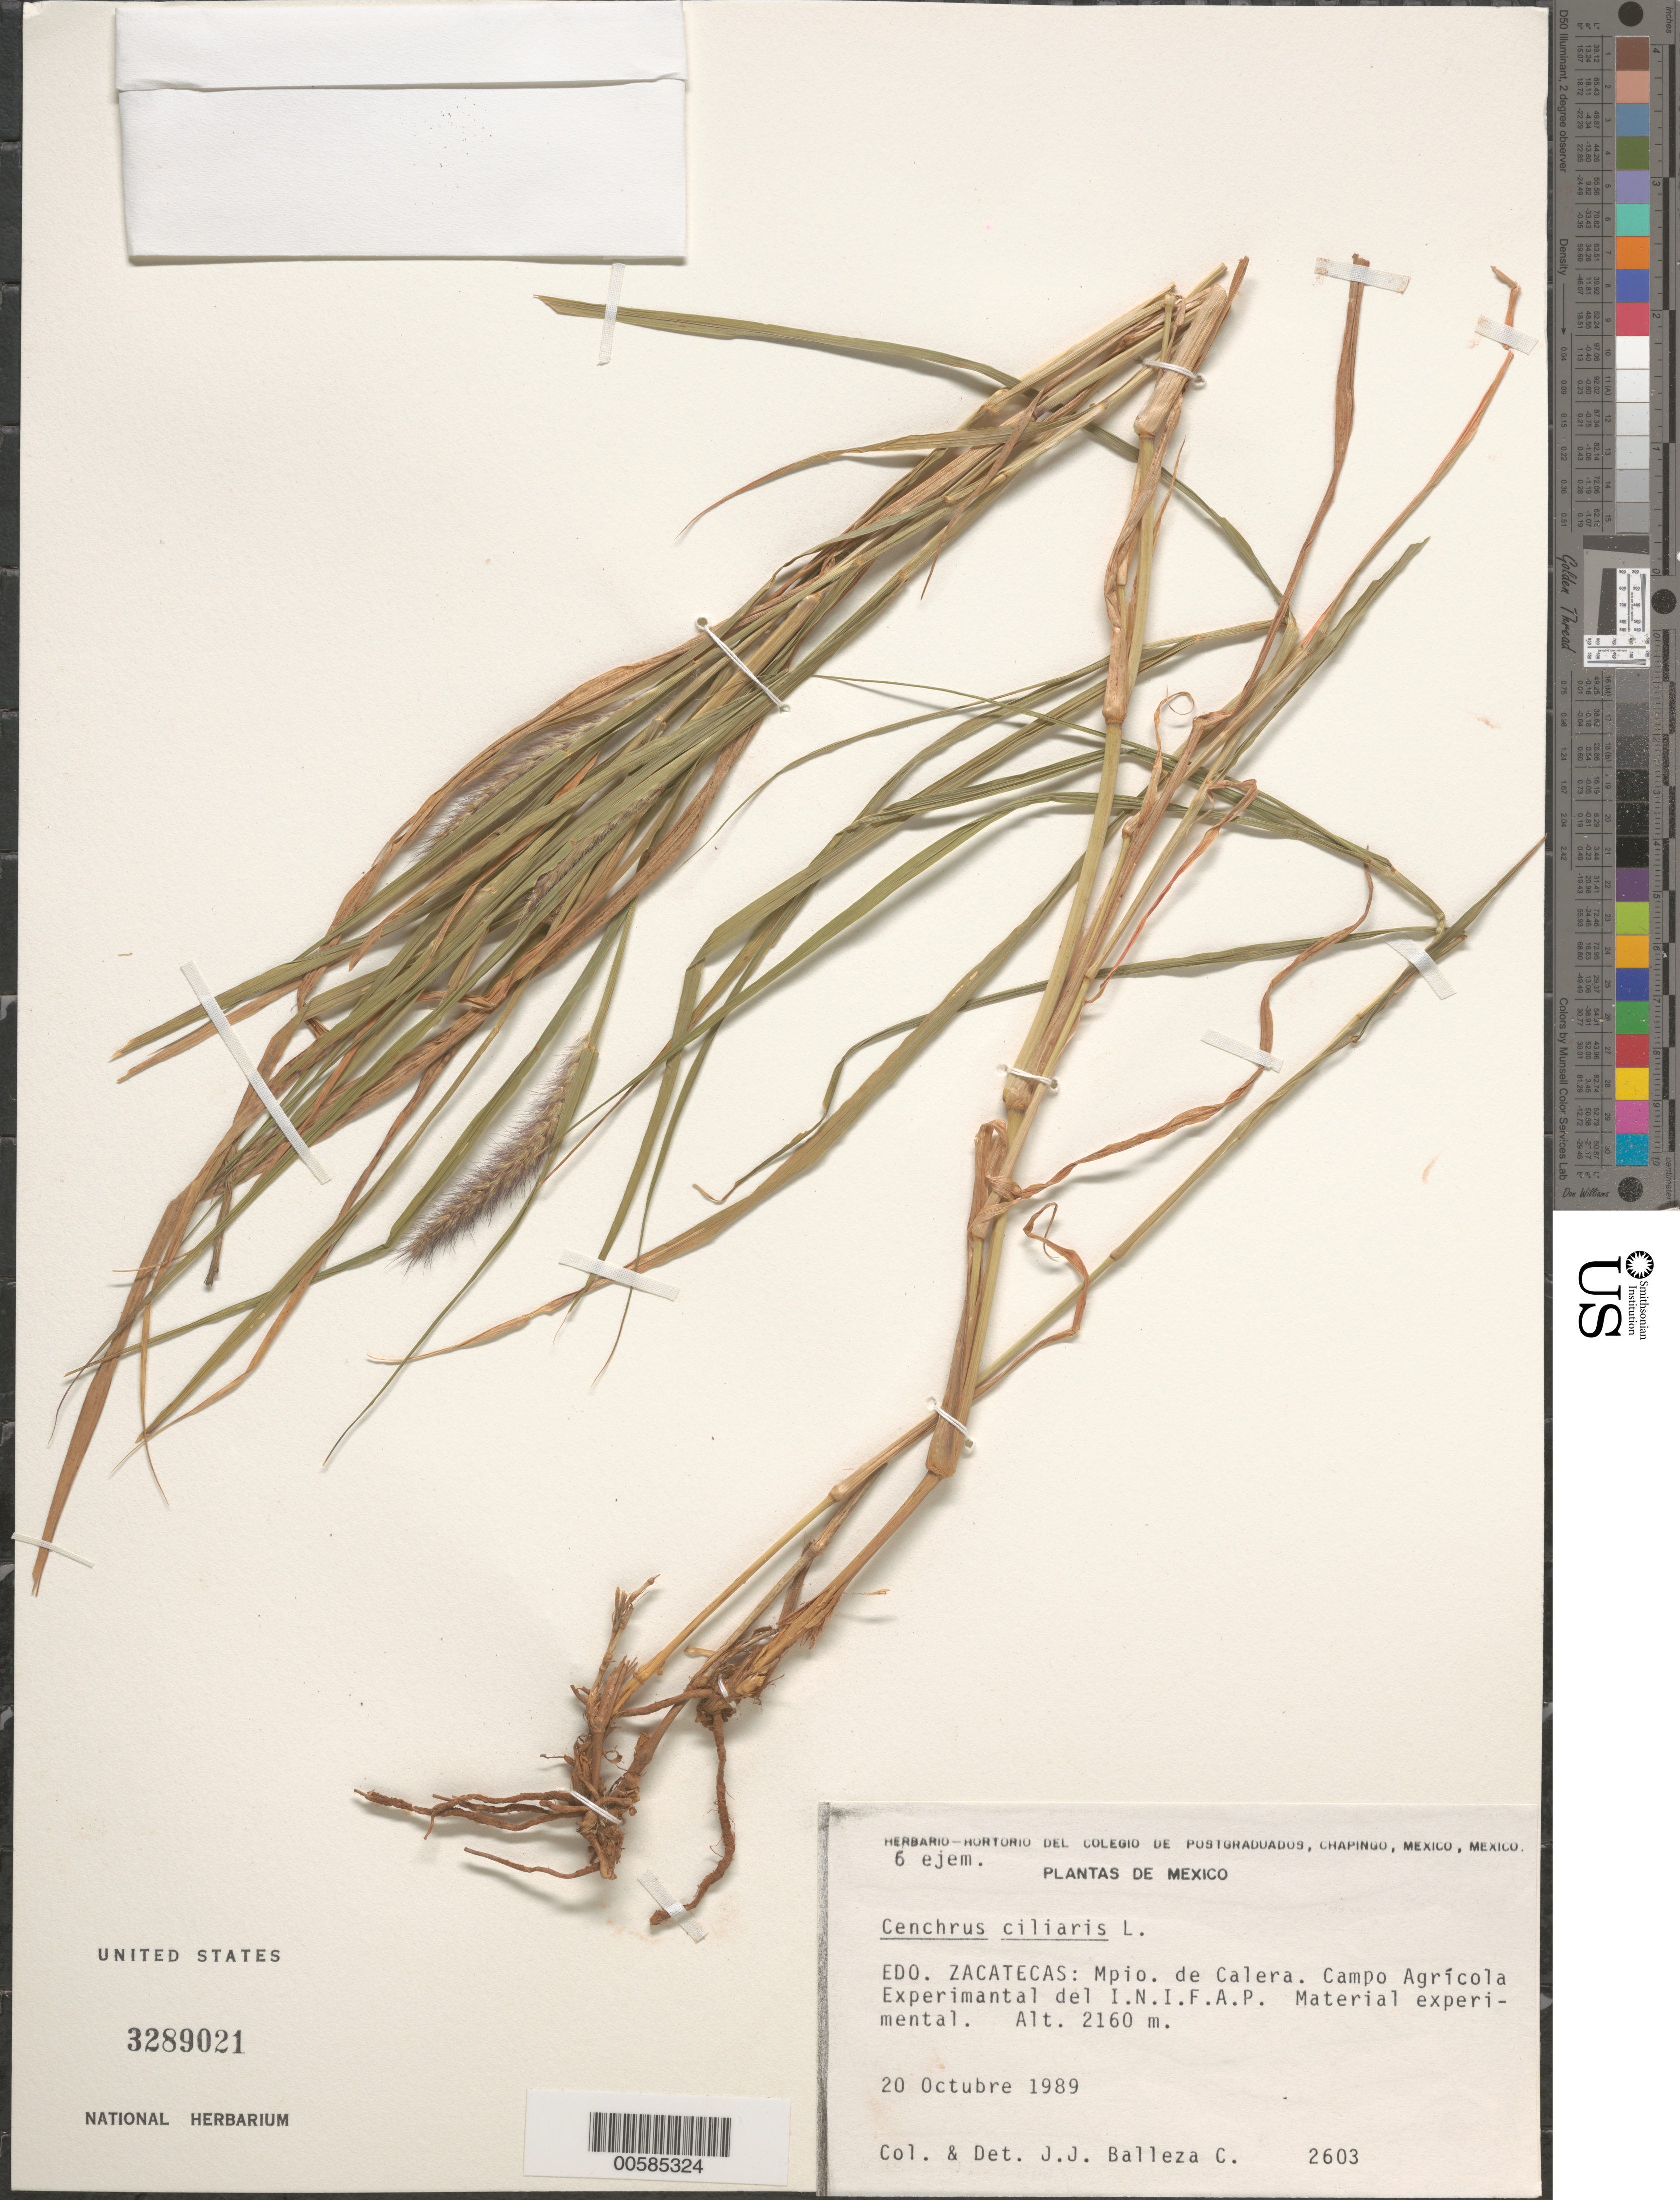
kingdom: Plantae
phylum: Tracheophyta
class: Liliopsida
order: Poales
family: Poaceae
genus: Cenchrus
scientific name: Cenchrus ciliaris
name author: L.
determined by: Balleza C., J. J.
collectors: J. J. Balleza C.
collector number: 2603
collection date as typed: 20 Oct 1989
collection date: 1989-10-20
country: Mexico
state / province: Zacatecas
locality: Mpio de Calera. Campo Agrícola Experimantal del I.N.I.F.A.P.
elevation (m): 2160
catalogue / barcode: US 3289021